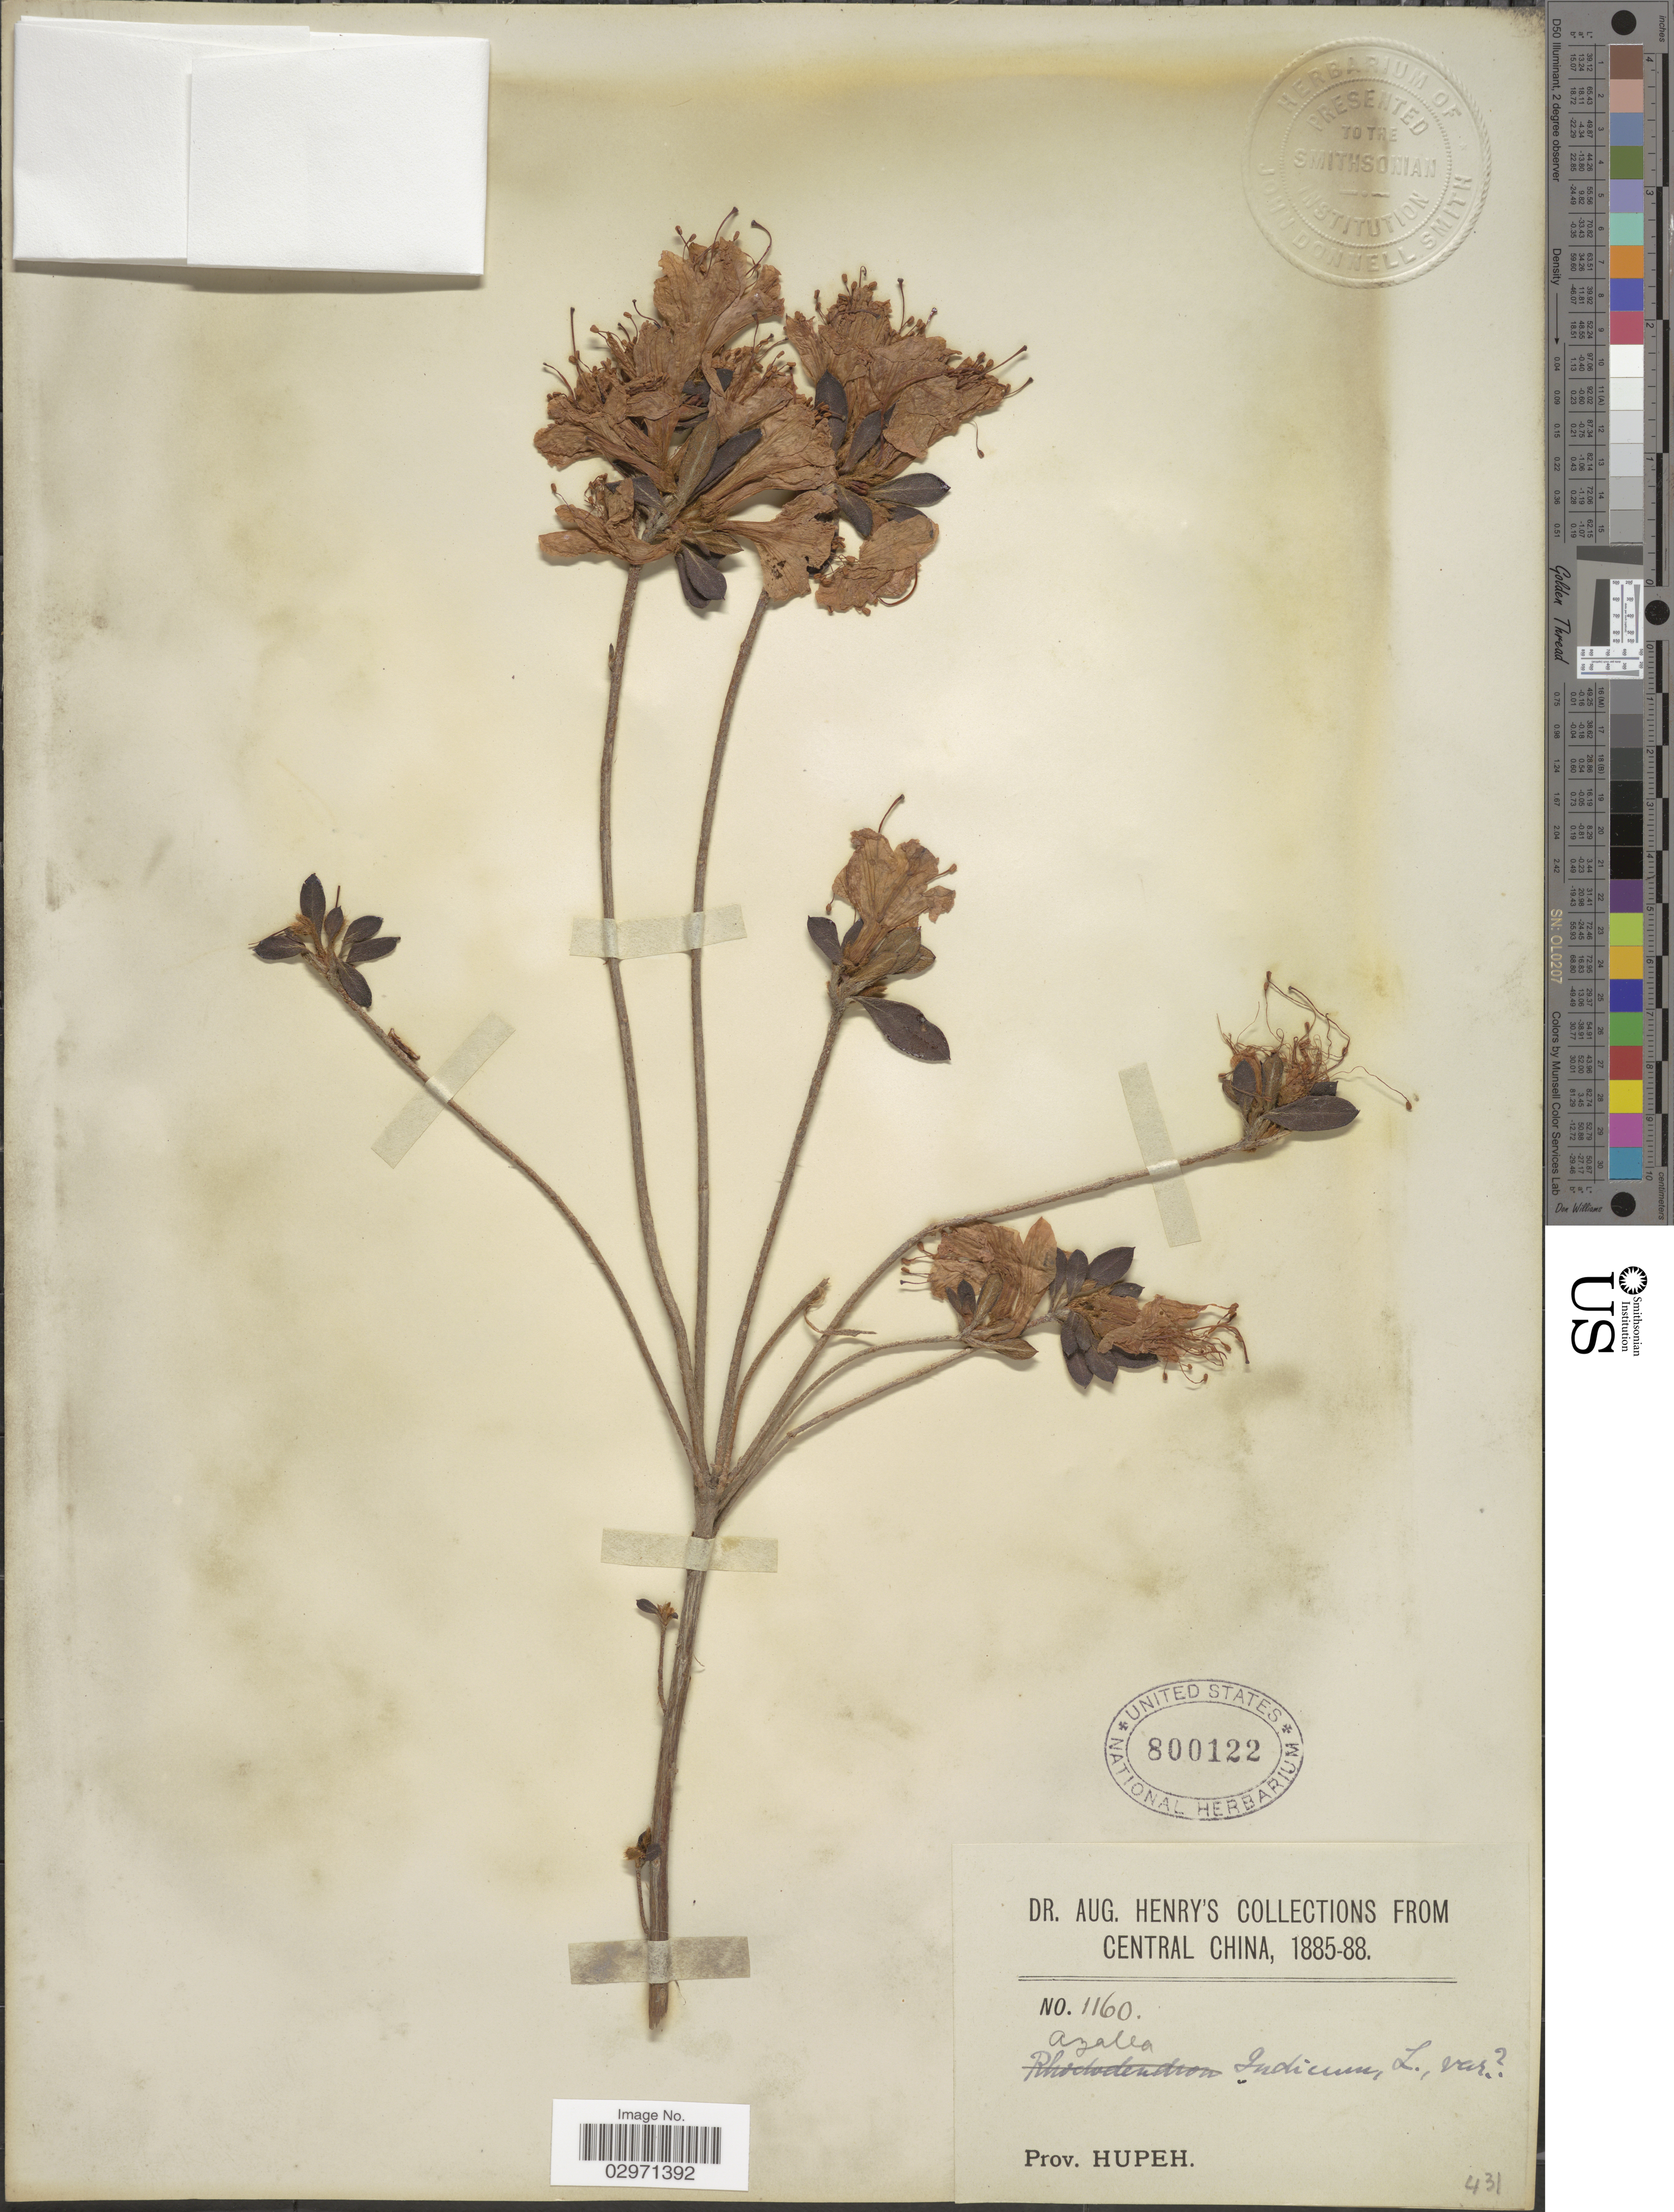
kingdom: Plantae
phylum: Tracheophyta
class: Magnoliopsida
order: Ericales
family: Ericaceae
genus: Rhododendron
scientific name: Rhododendron indicum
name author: (L.) Sweet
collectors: A. Henry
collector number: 1160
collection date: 1885/1888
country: China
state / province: Hubei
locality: Central China. Prov. Hupeh.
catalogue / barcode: US 800122